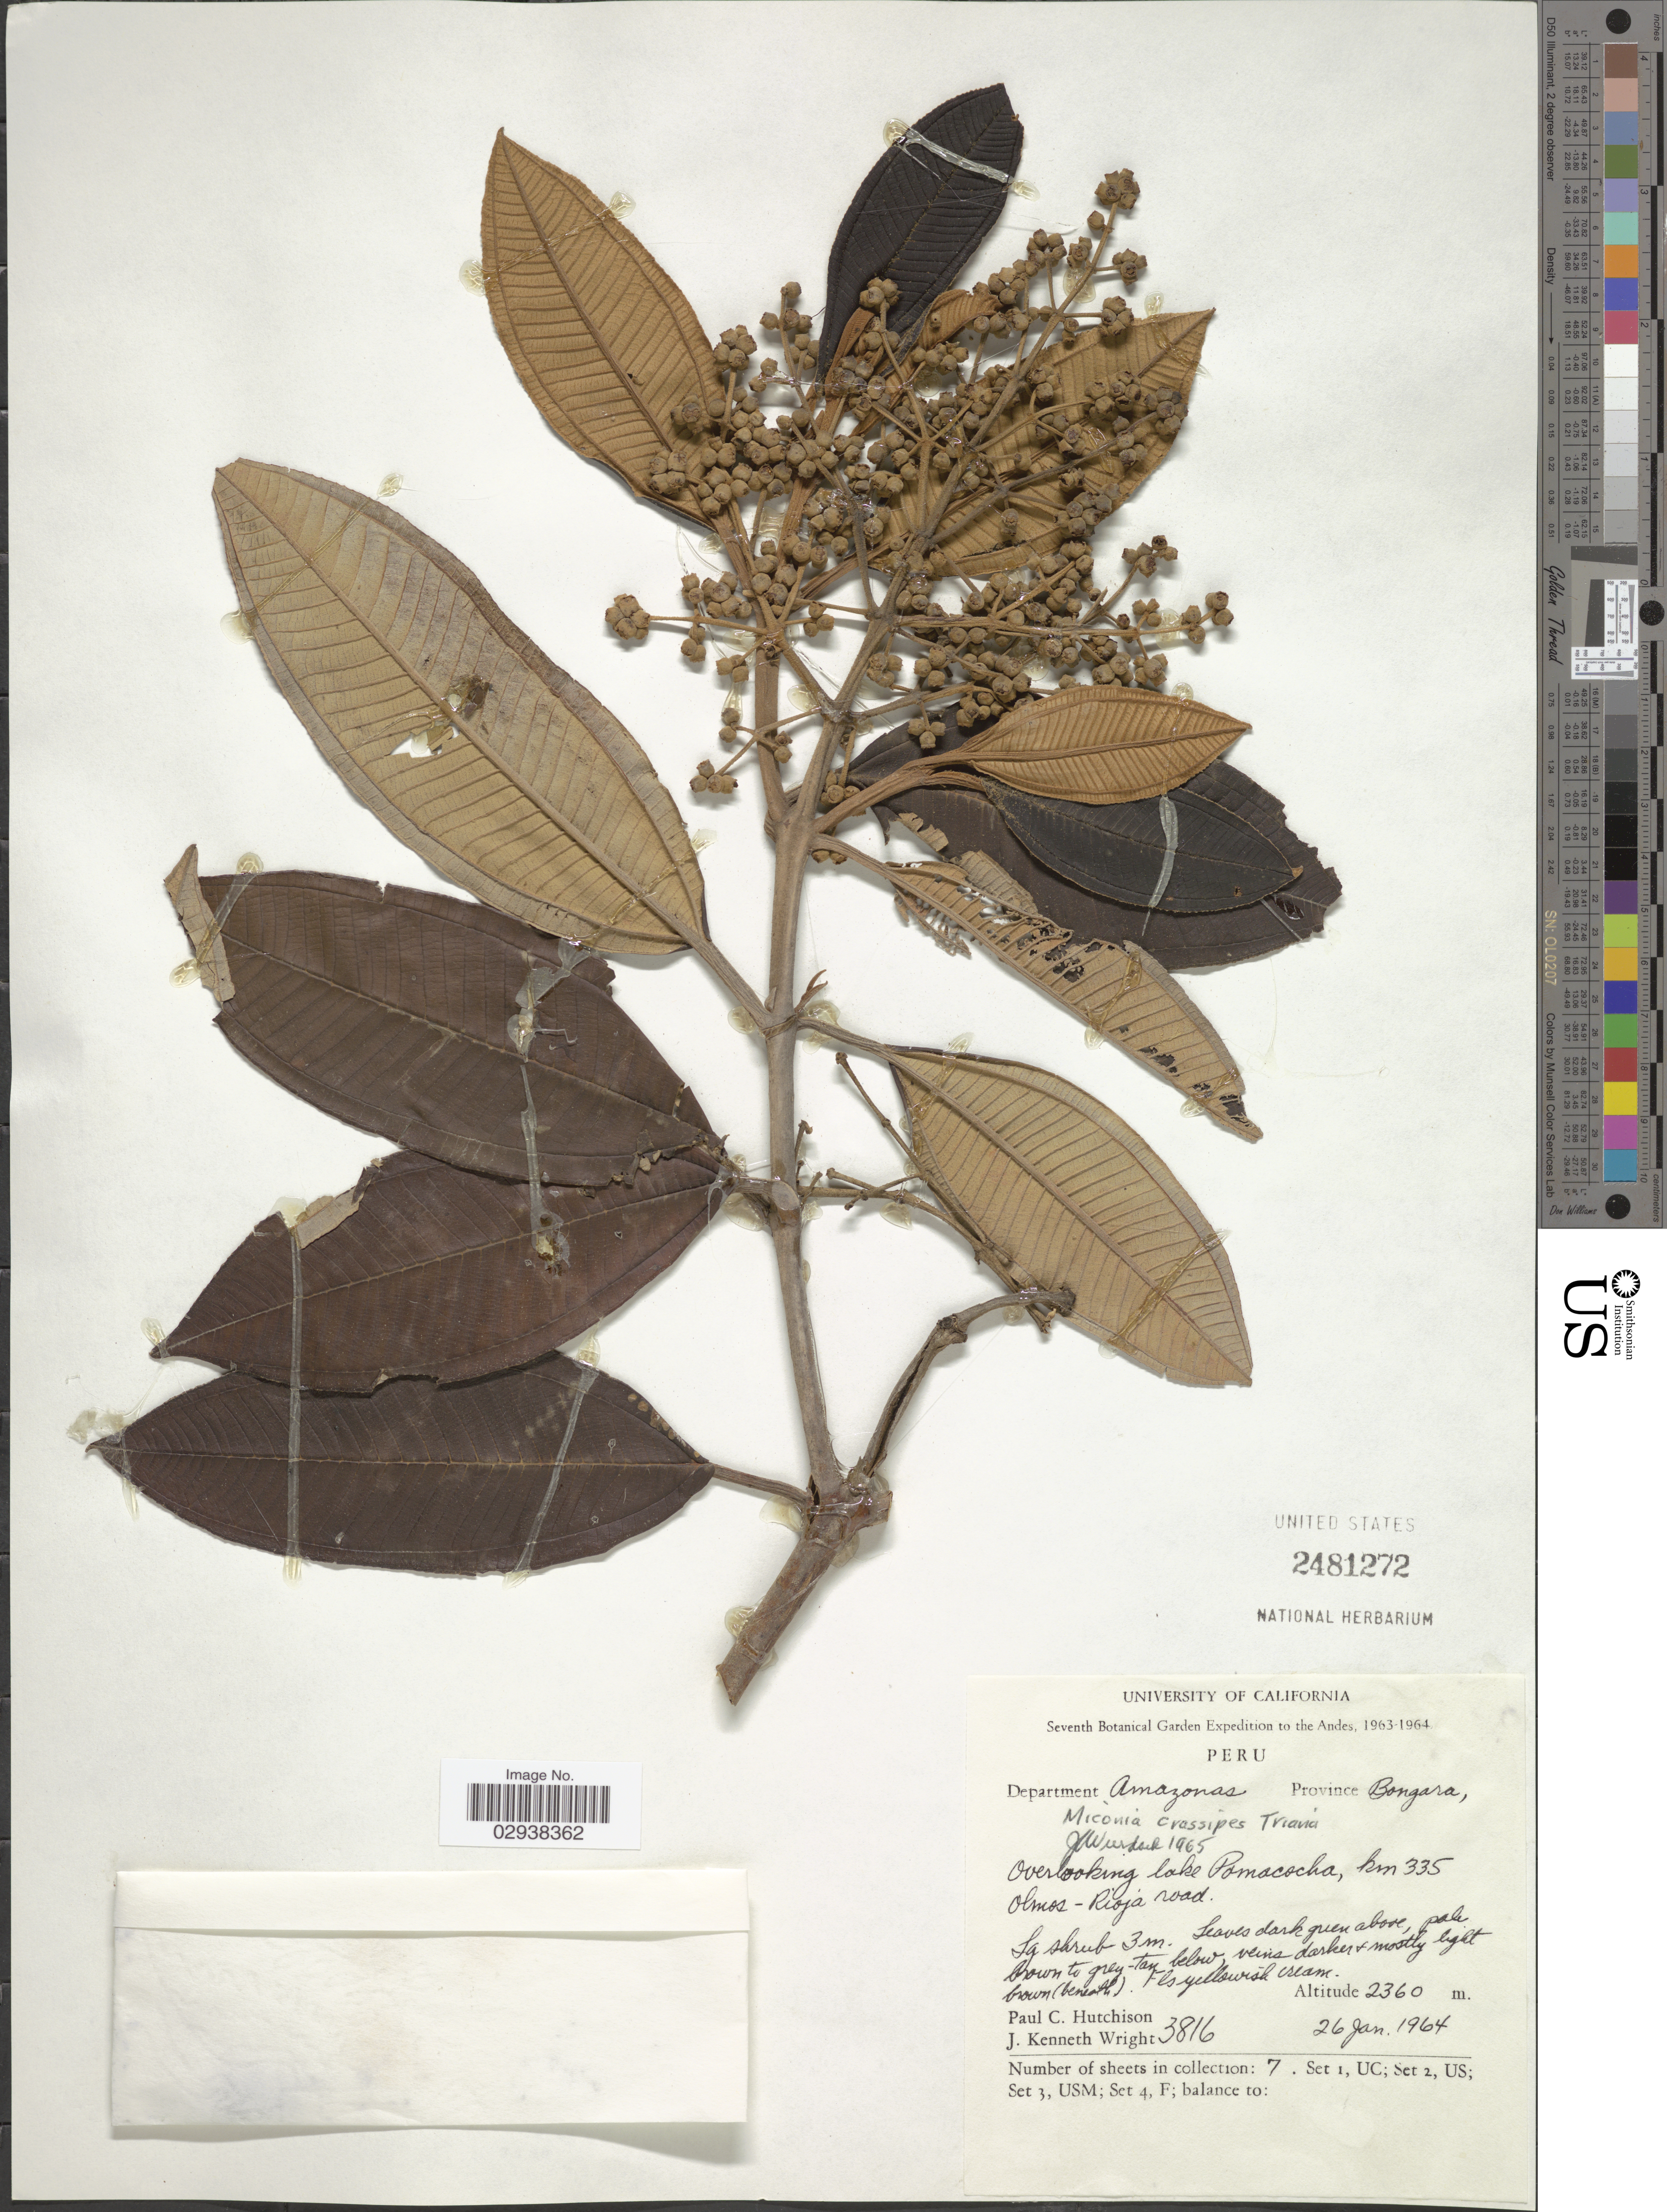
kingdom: Plantae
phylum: Tracheophyta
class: Magnoliopsida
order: Myrtales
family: Melastomataceae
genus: Miconia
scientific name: Miconia crassipes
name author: Triana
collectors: P. C. Hutchison & J. K. Wright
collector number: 3816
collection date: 1964-01-26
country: Peru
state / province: Amazonas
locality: The Andes, Department Amazonas, Province Bongara, Overlooking lake Pomacocha, km 335 olmos-Rioja road.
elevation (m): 2360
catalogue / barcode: US 2481272